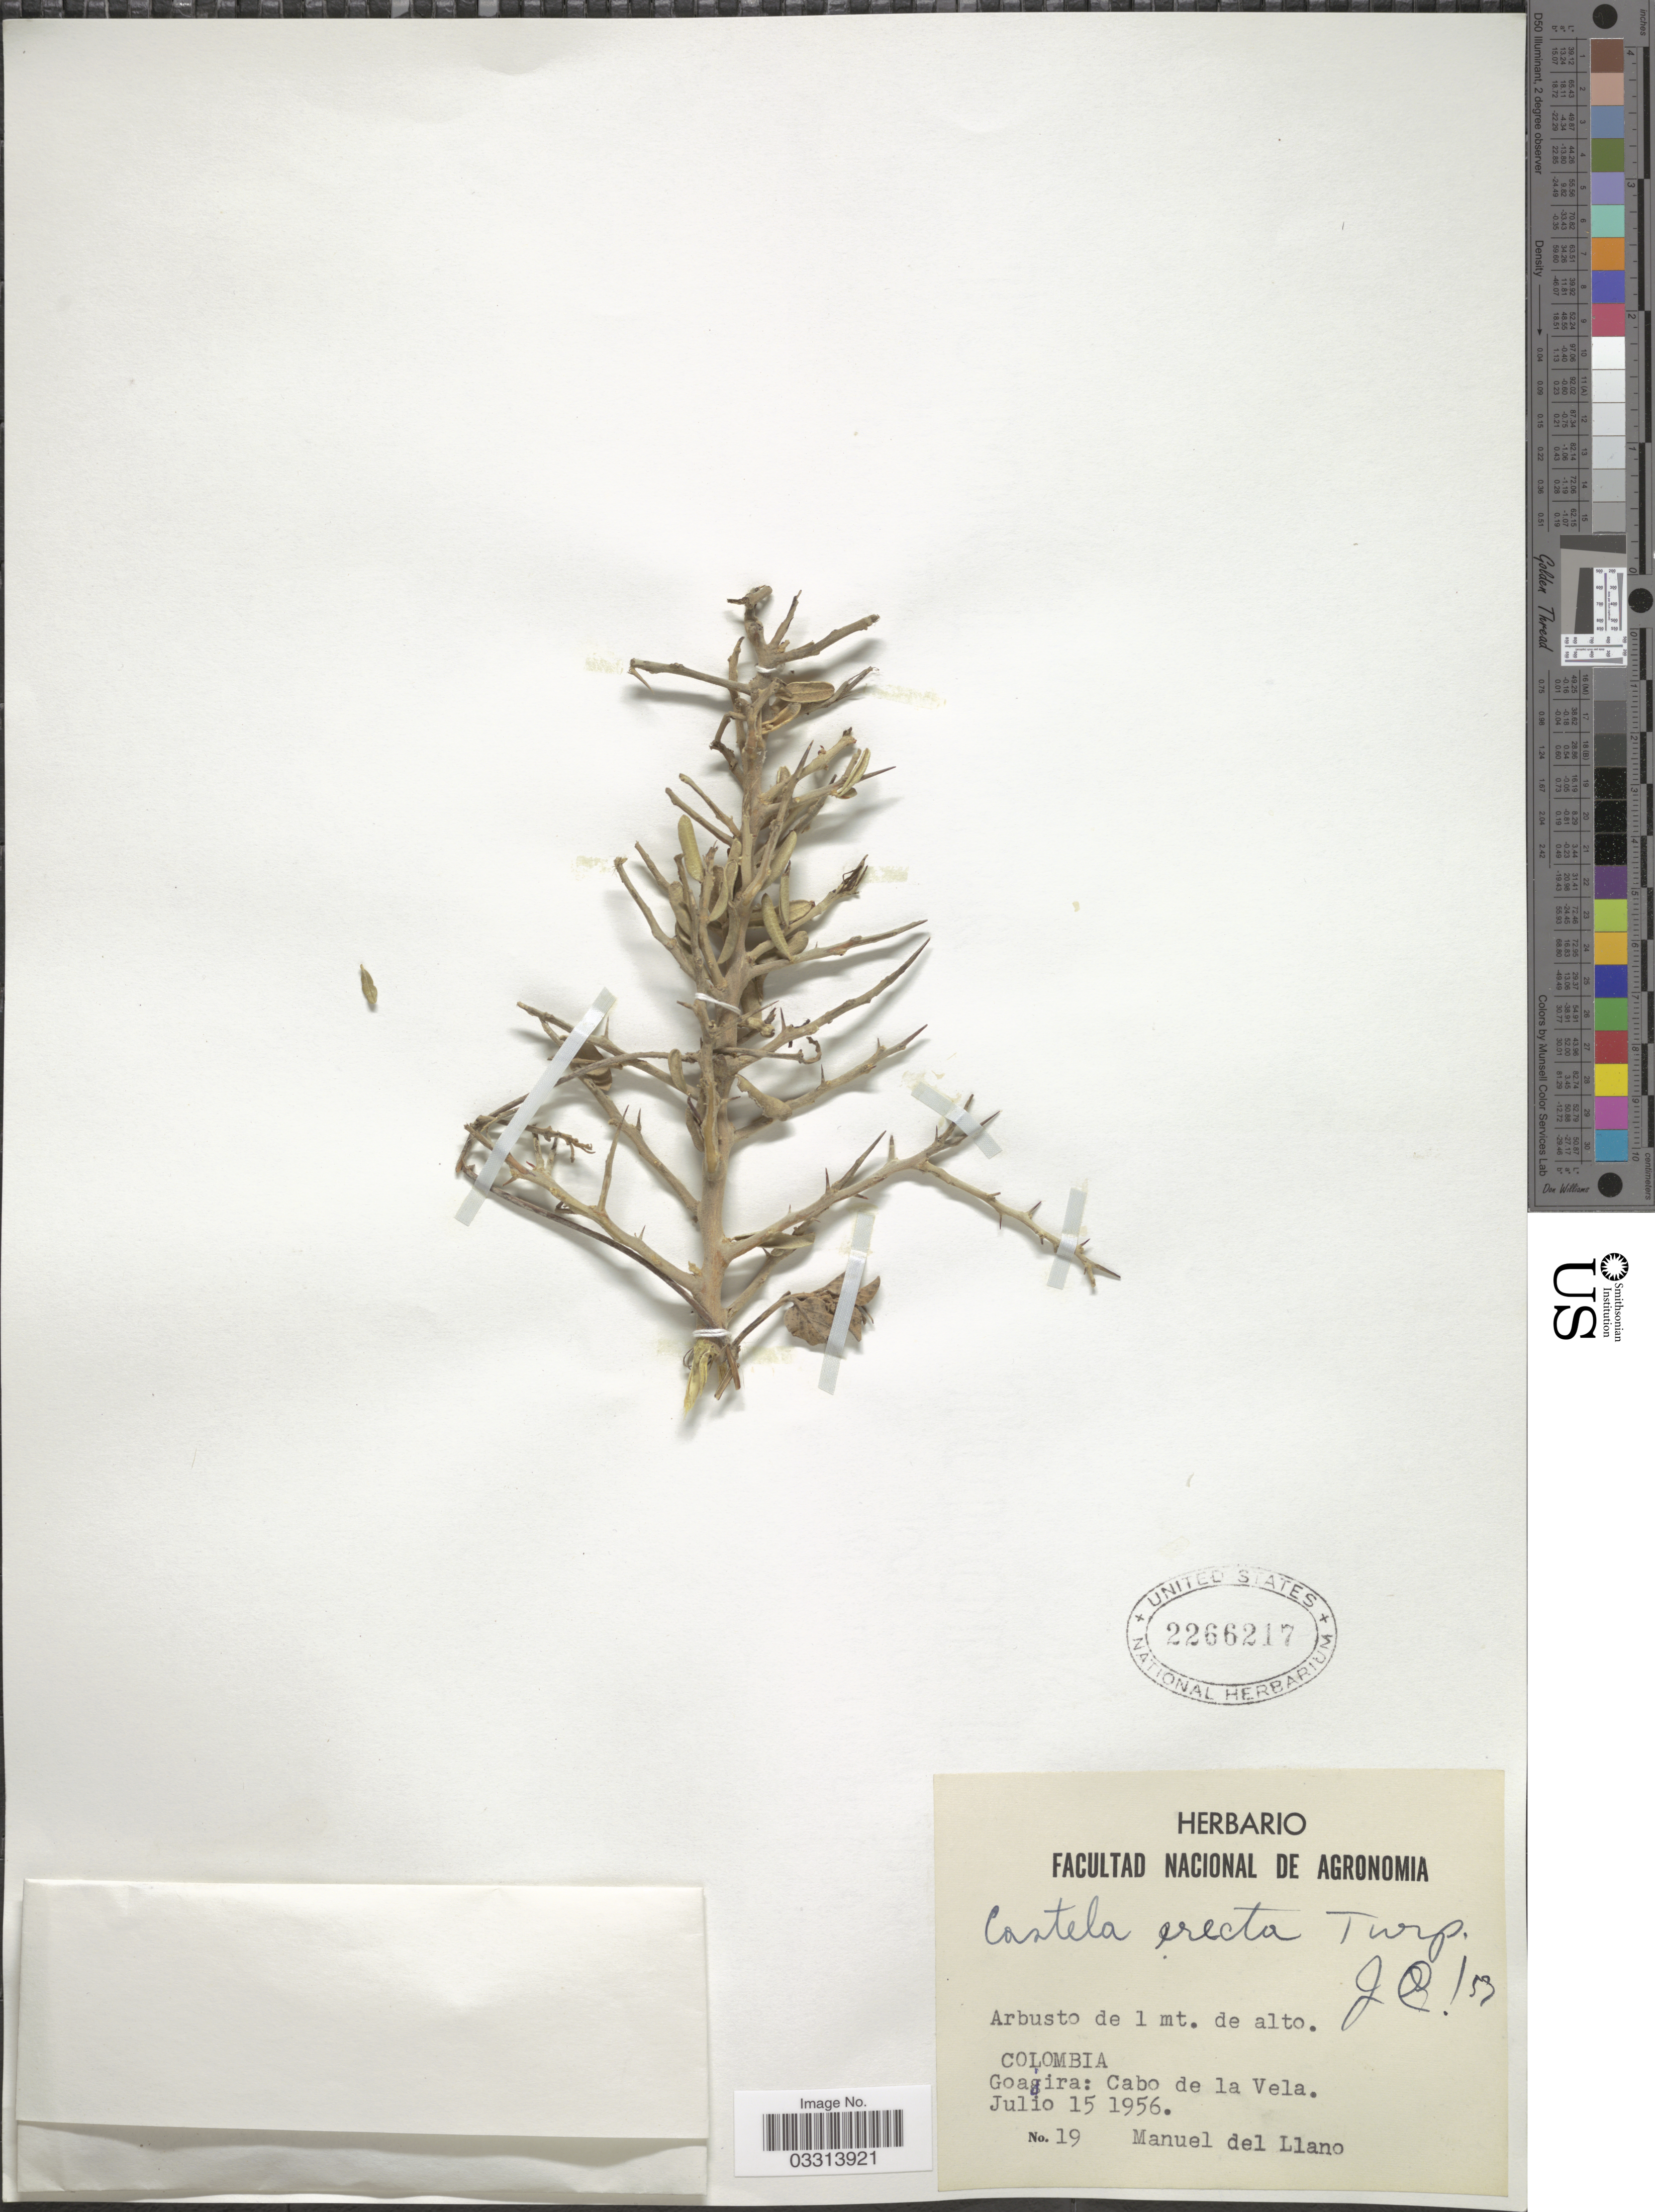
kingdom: Plantae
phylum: Tracheophyta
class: Magnoliopsida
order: Sapindales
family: Simaroubaceae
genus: Castela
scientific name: Castela erecta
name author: Turpin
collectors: M. d. Llano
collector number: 19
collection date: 1956-07-15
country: Colombia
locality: Goagira: Cabo de la Vela.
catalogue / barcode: US 2266217